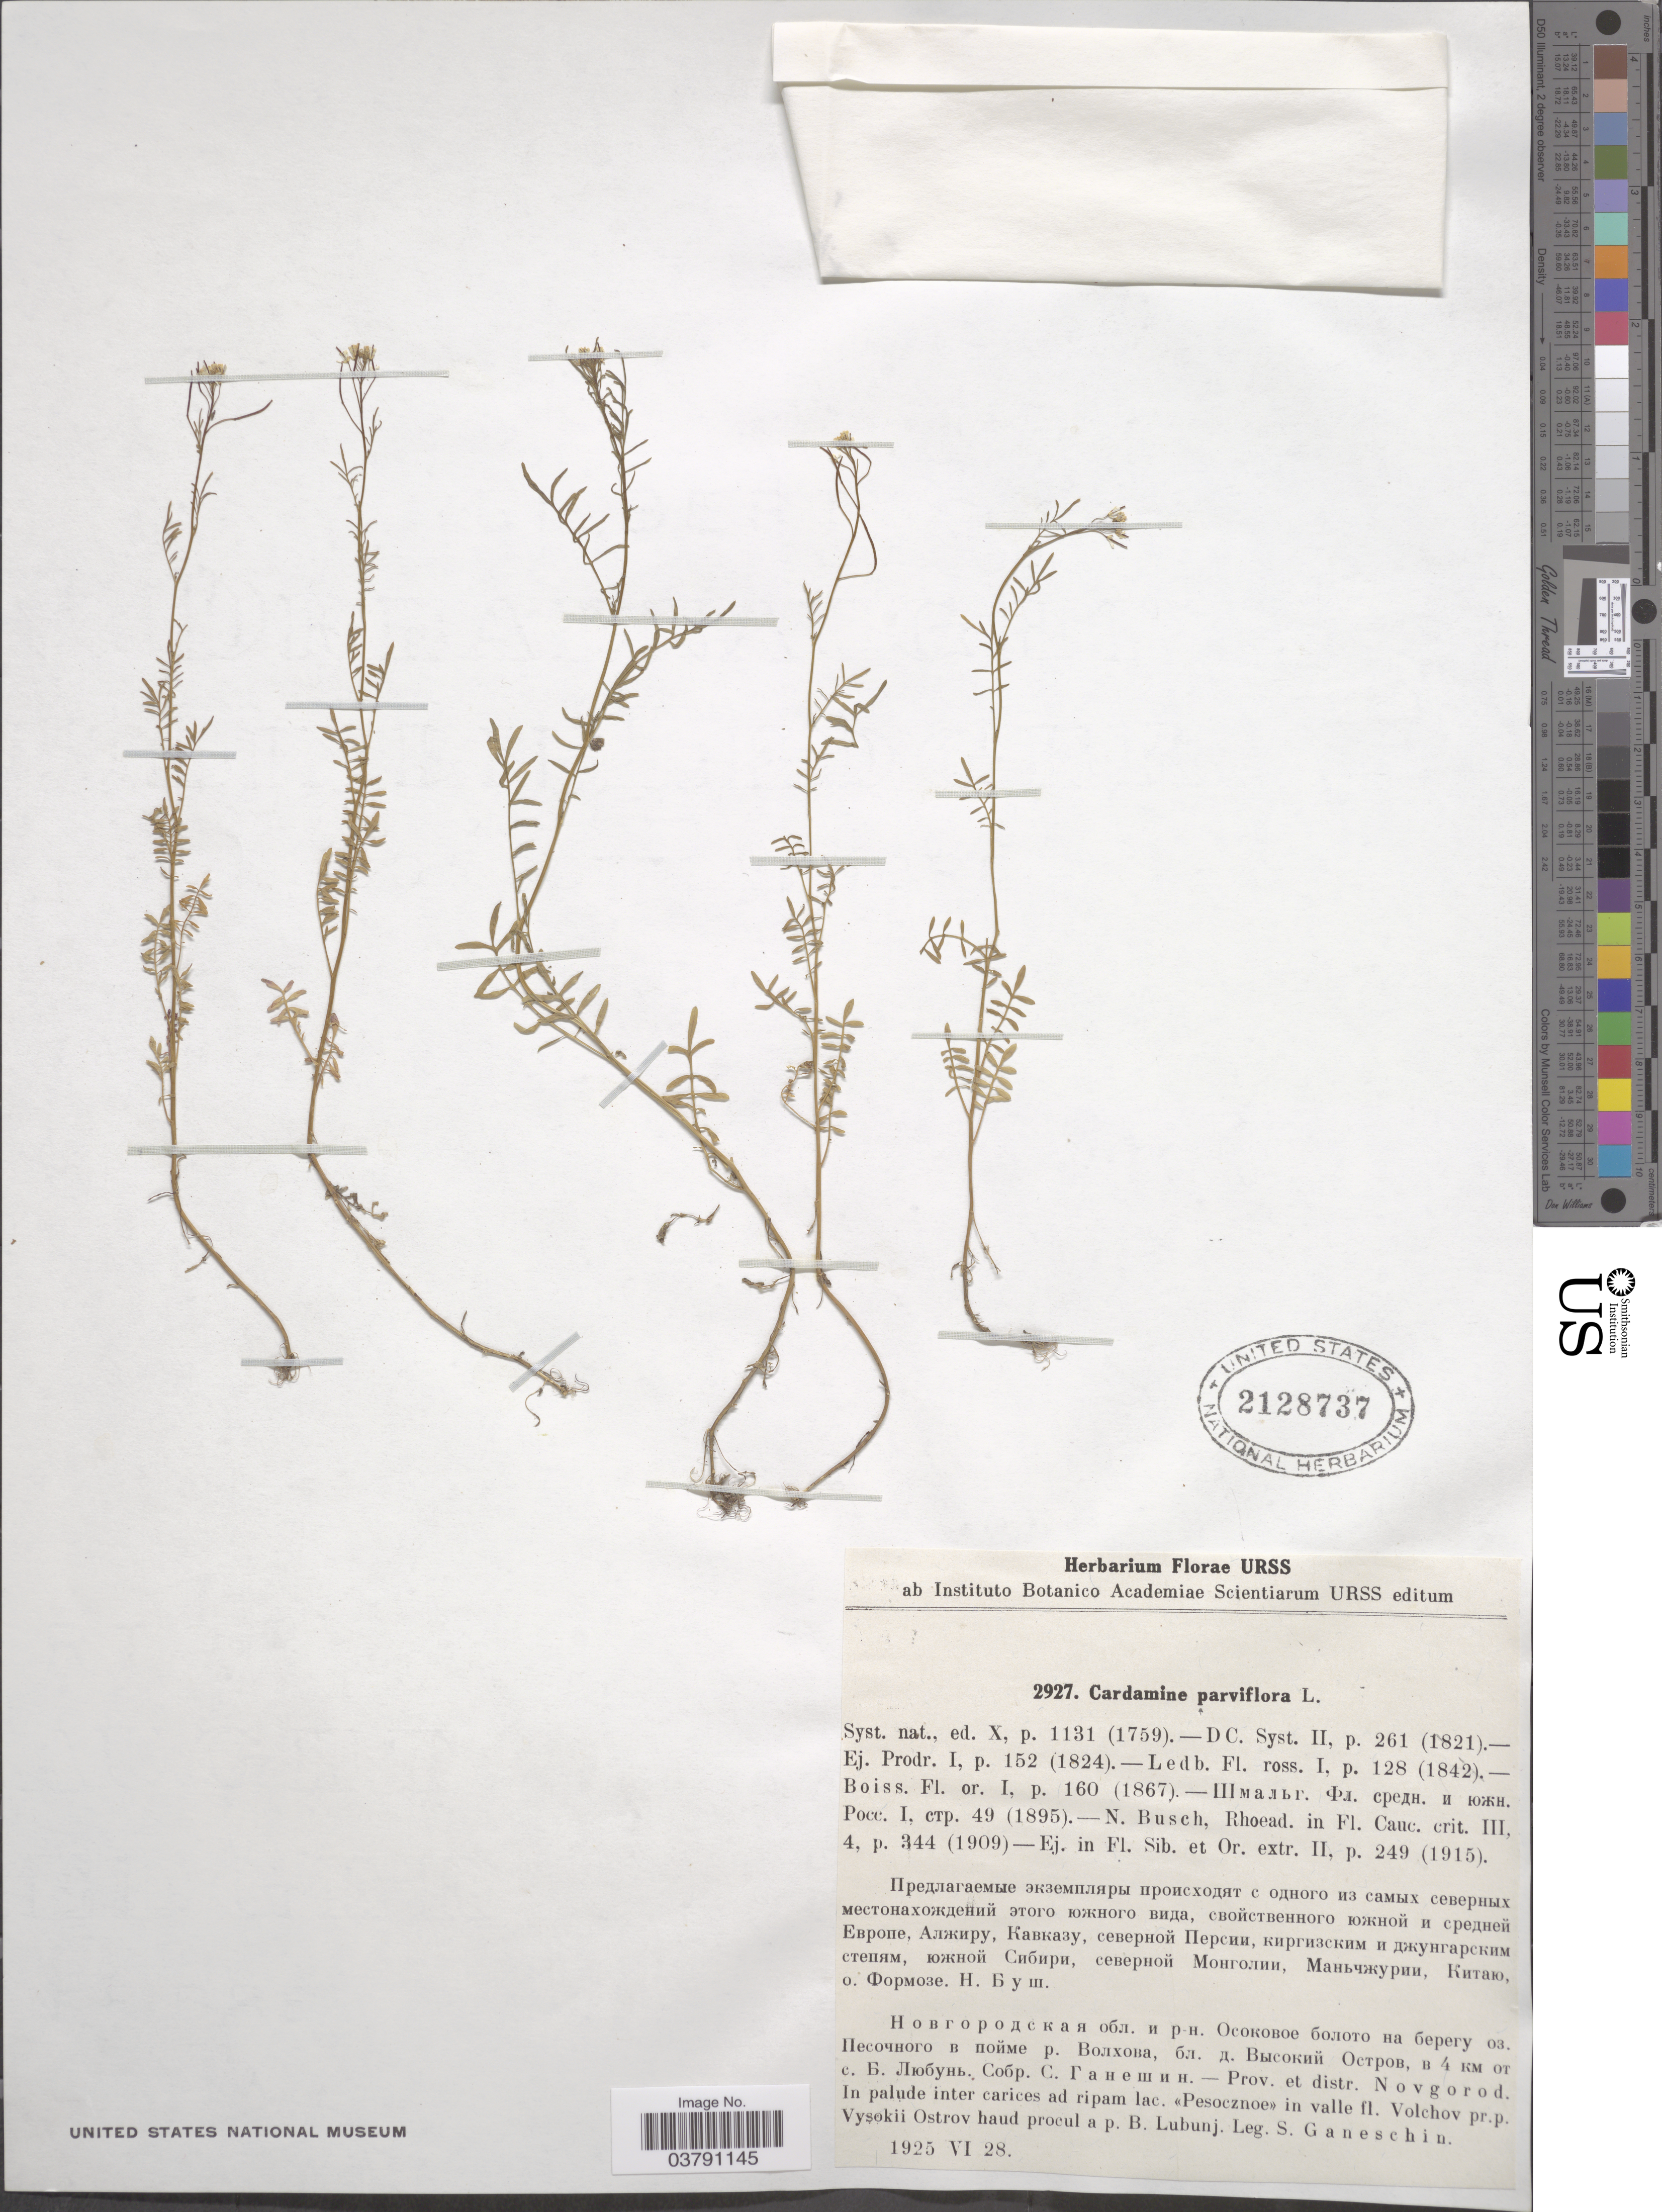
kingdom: Plantae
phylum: Tracheophyta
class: Magnoliopsida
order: Brassicales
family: Brassicaceae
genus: Cardamine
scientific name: Cardamine parviflora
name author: L.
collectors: S. Ganeschin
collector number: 2927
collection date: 1925-06-28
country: Russian Federation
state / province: Novgorod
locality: Prov. et distr. Novgorod. In palude inter carices ad ripam lac. Pesocznoe in valle fl. Volchov pr.p. Vysokii Ostrov haud procul a p. B. Lubunj.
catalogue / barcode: US 2128737